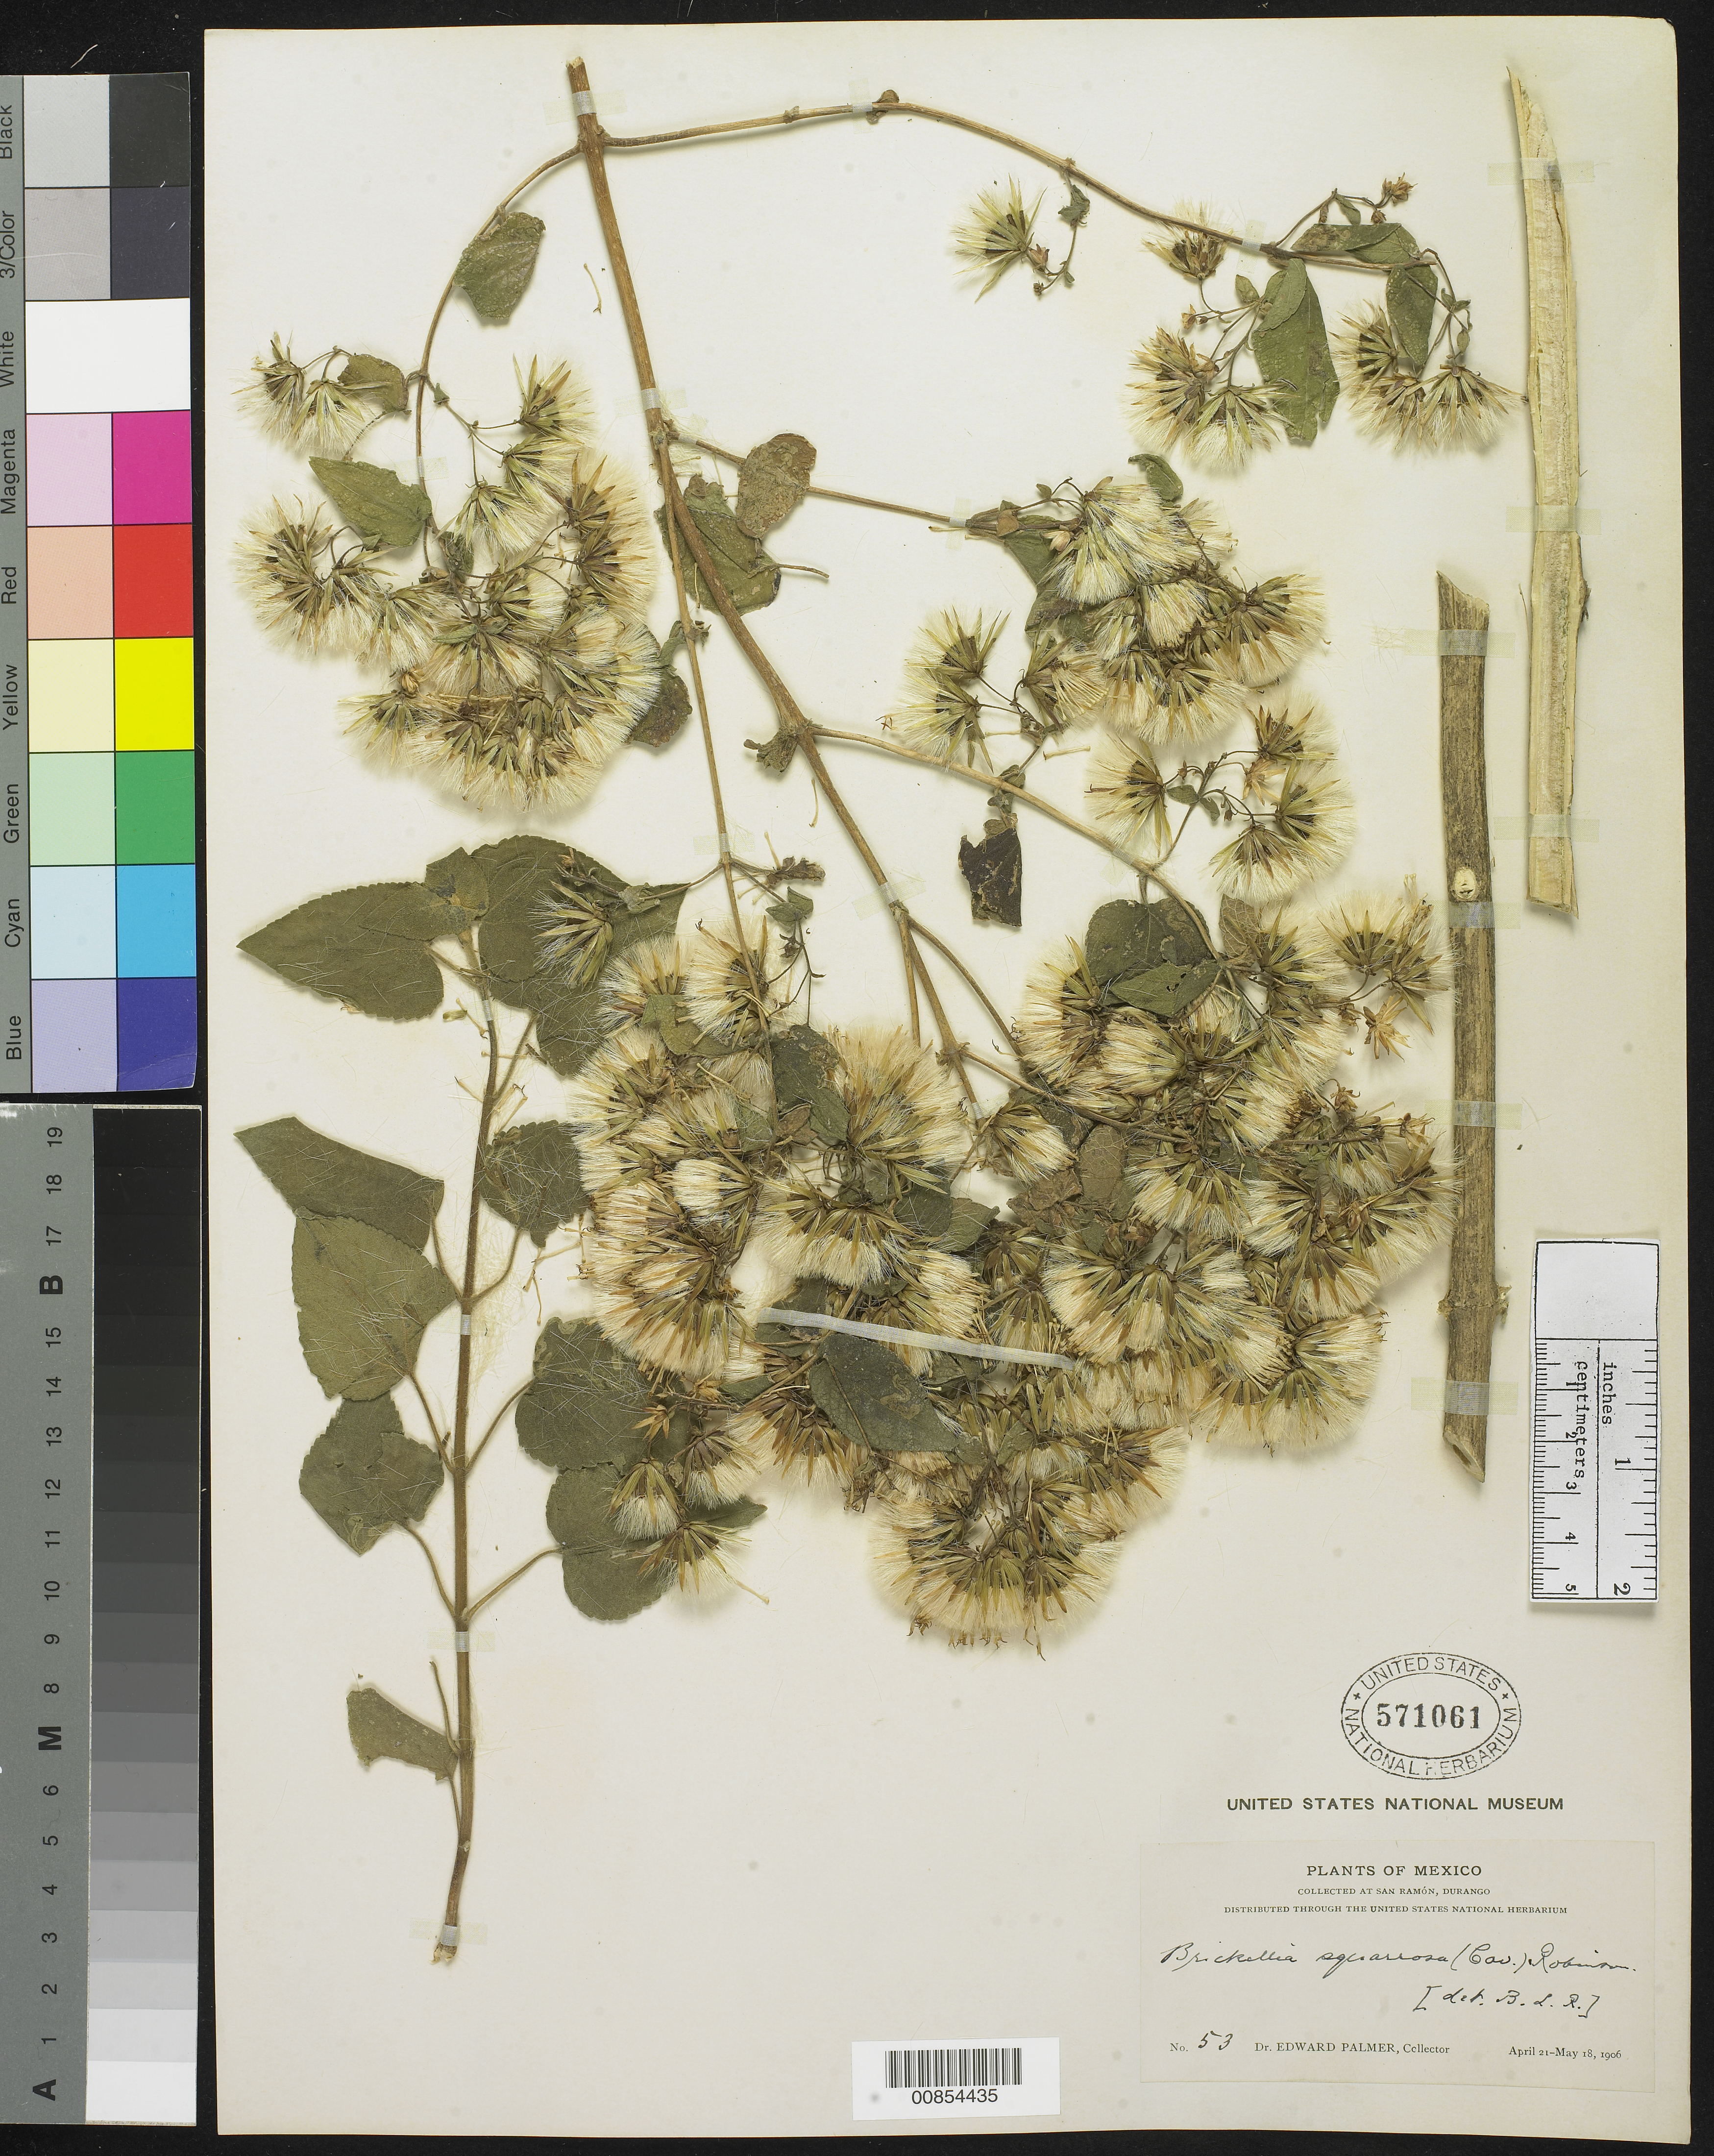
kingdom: Plantae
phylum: Tracheophyta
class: Magnoliopsida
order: Asterales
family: Asteraceae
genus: Brickellia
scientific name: Brickellia squarrosa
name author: B.L. Rob. & Seaton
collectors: E. Palmer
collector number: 53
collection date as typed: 21 Apr 1906 to 18 May 1906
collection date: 1906-04-21/1906-05-18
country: Mexico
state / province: Durango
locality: San Ramón, Durango.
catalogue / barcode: US 571061